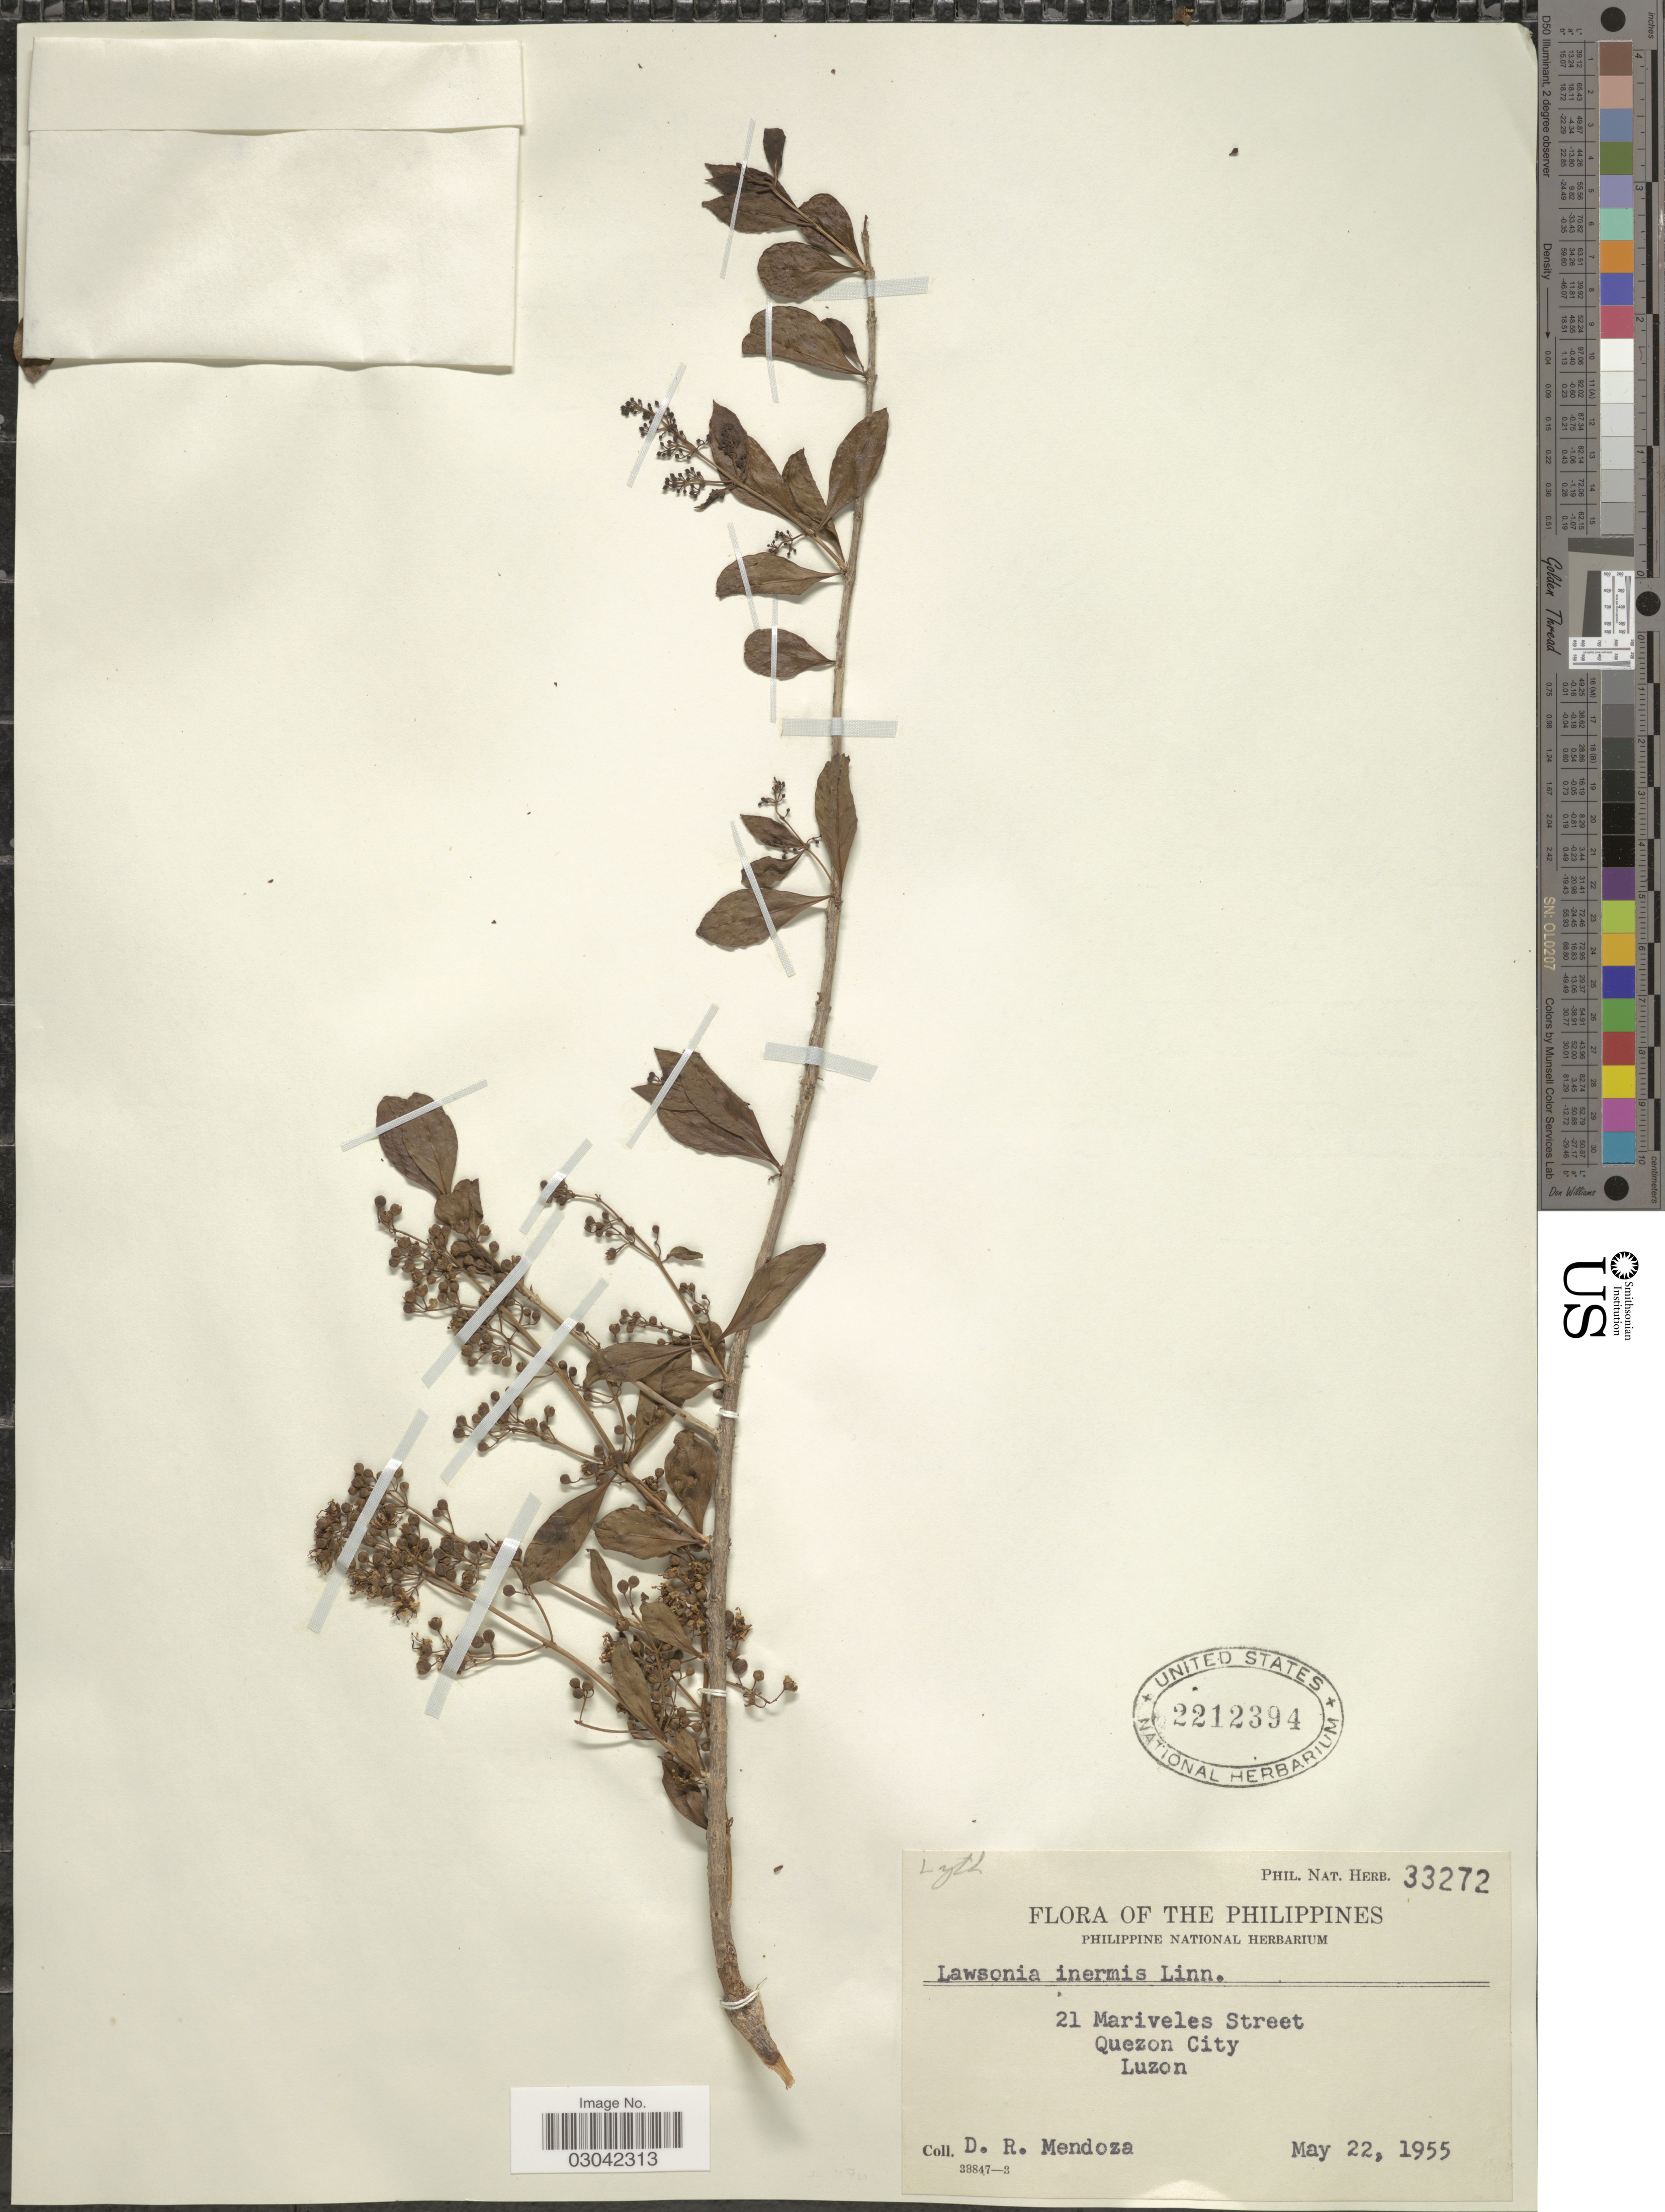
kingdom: Plantae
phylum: Tracheophyta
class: Magnoliopsida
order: Myrtales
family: Lythraceae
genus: Lawsonia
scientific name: Lawsonia inermis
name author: L.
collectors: D. Mendoza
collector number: Phil.Nat.Herb.33272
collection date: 1955-05-22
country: Philippines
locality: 21 Mariveles Street. Quezon City. Luzon.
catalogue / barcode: US 2212394